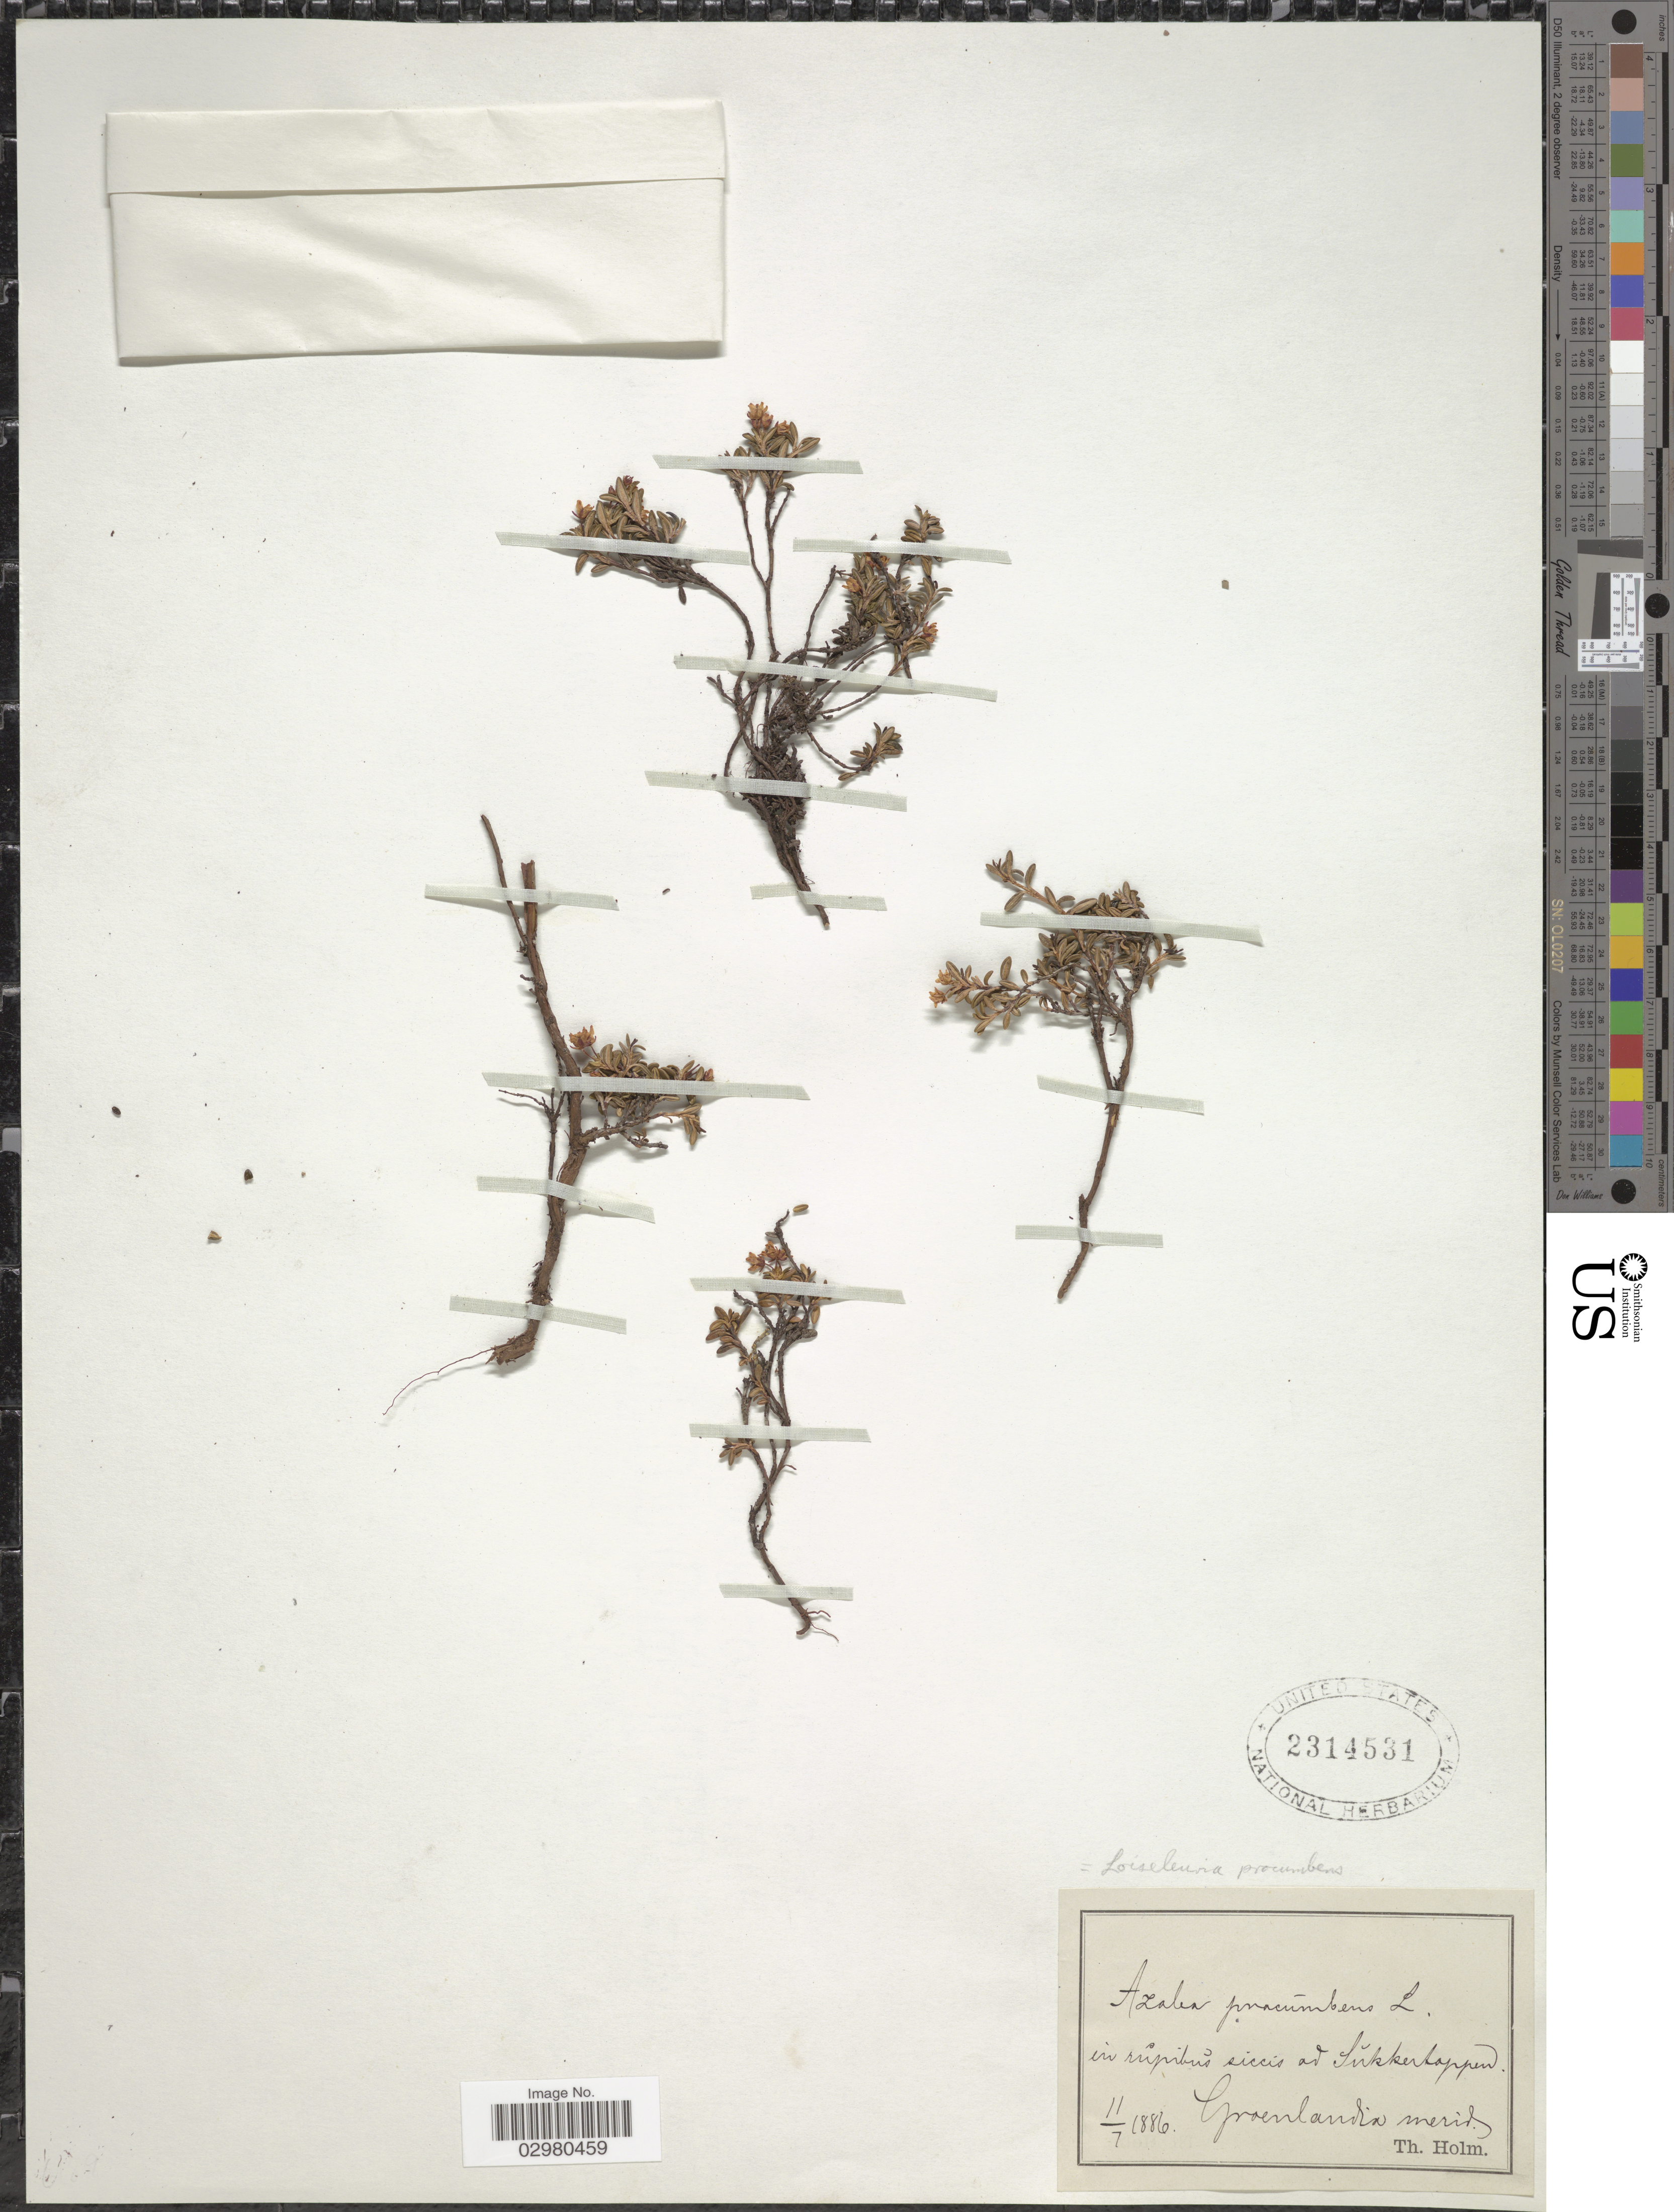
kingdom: Plantae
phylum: Tracheophyta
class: Magnoliopsida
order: Ericales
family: Ericaceae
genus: Loiseleuria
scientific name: Loiseleuria procumbens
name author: (L.) Desv.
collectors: T. Holm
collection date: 1886-07-11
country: Greenland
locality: Groenlandia merid.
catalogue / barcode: US 2314531